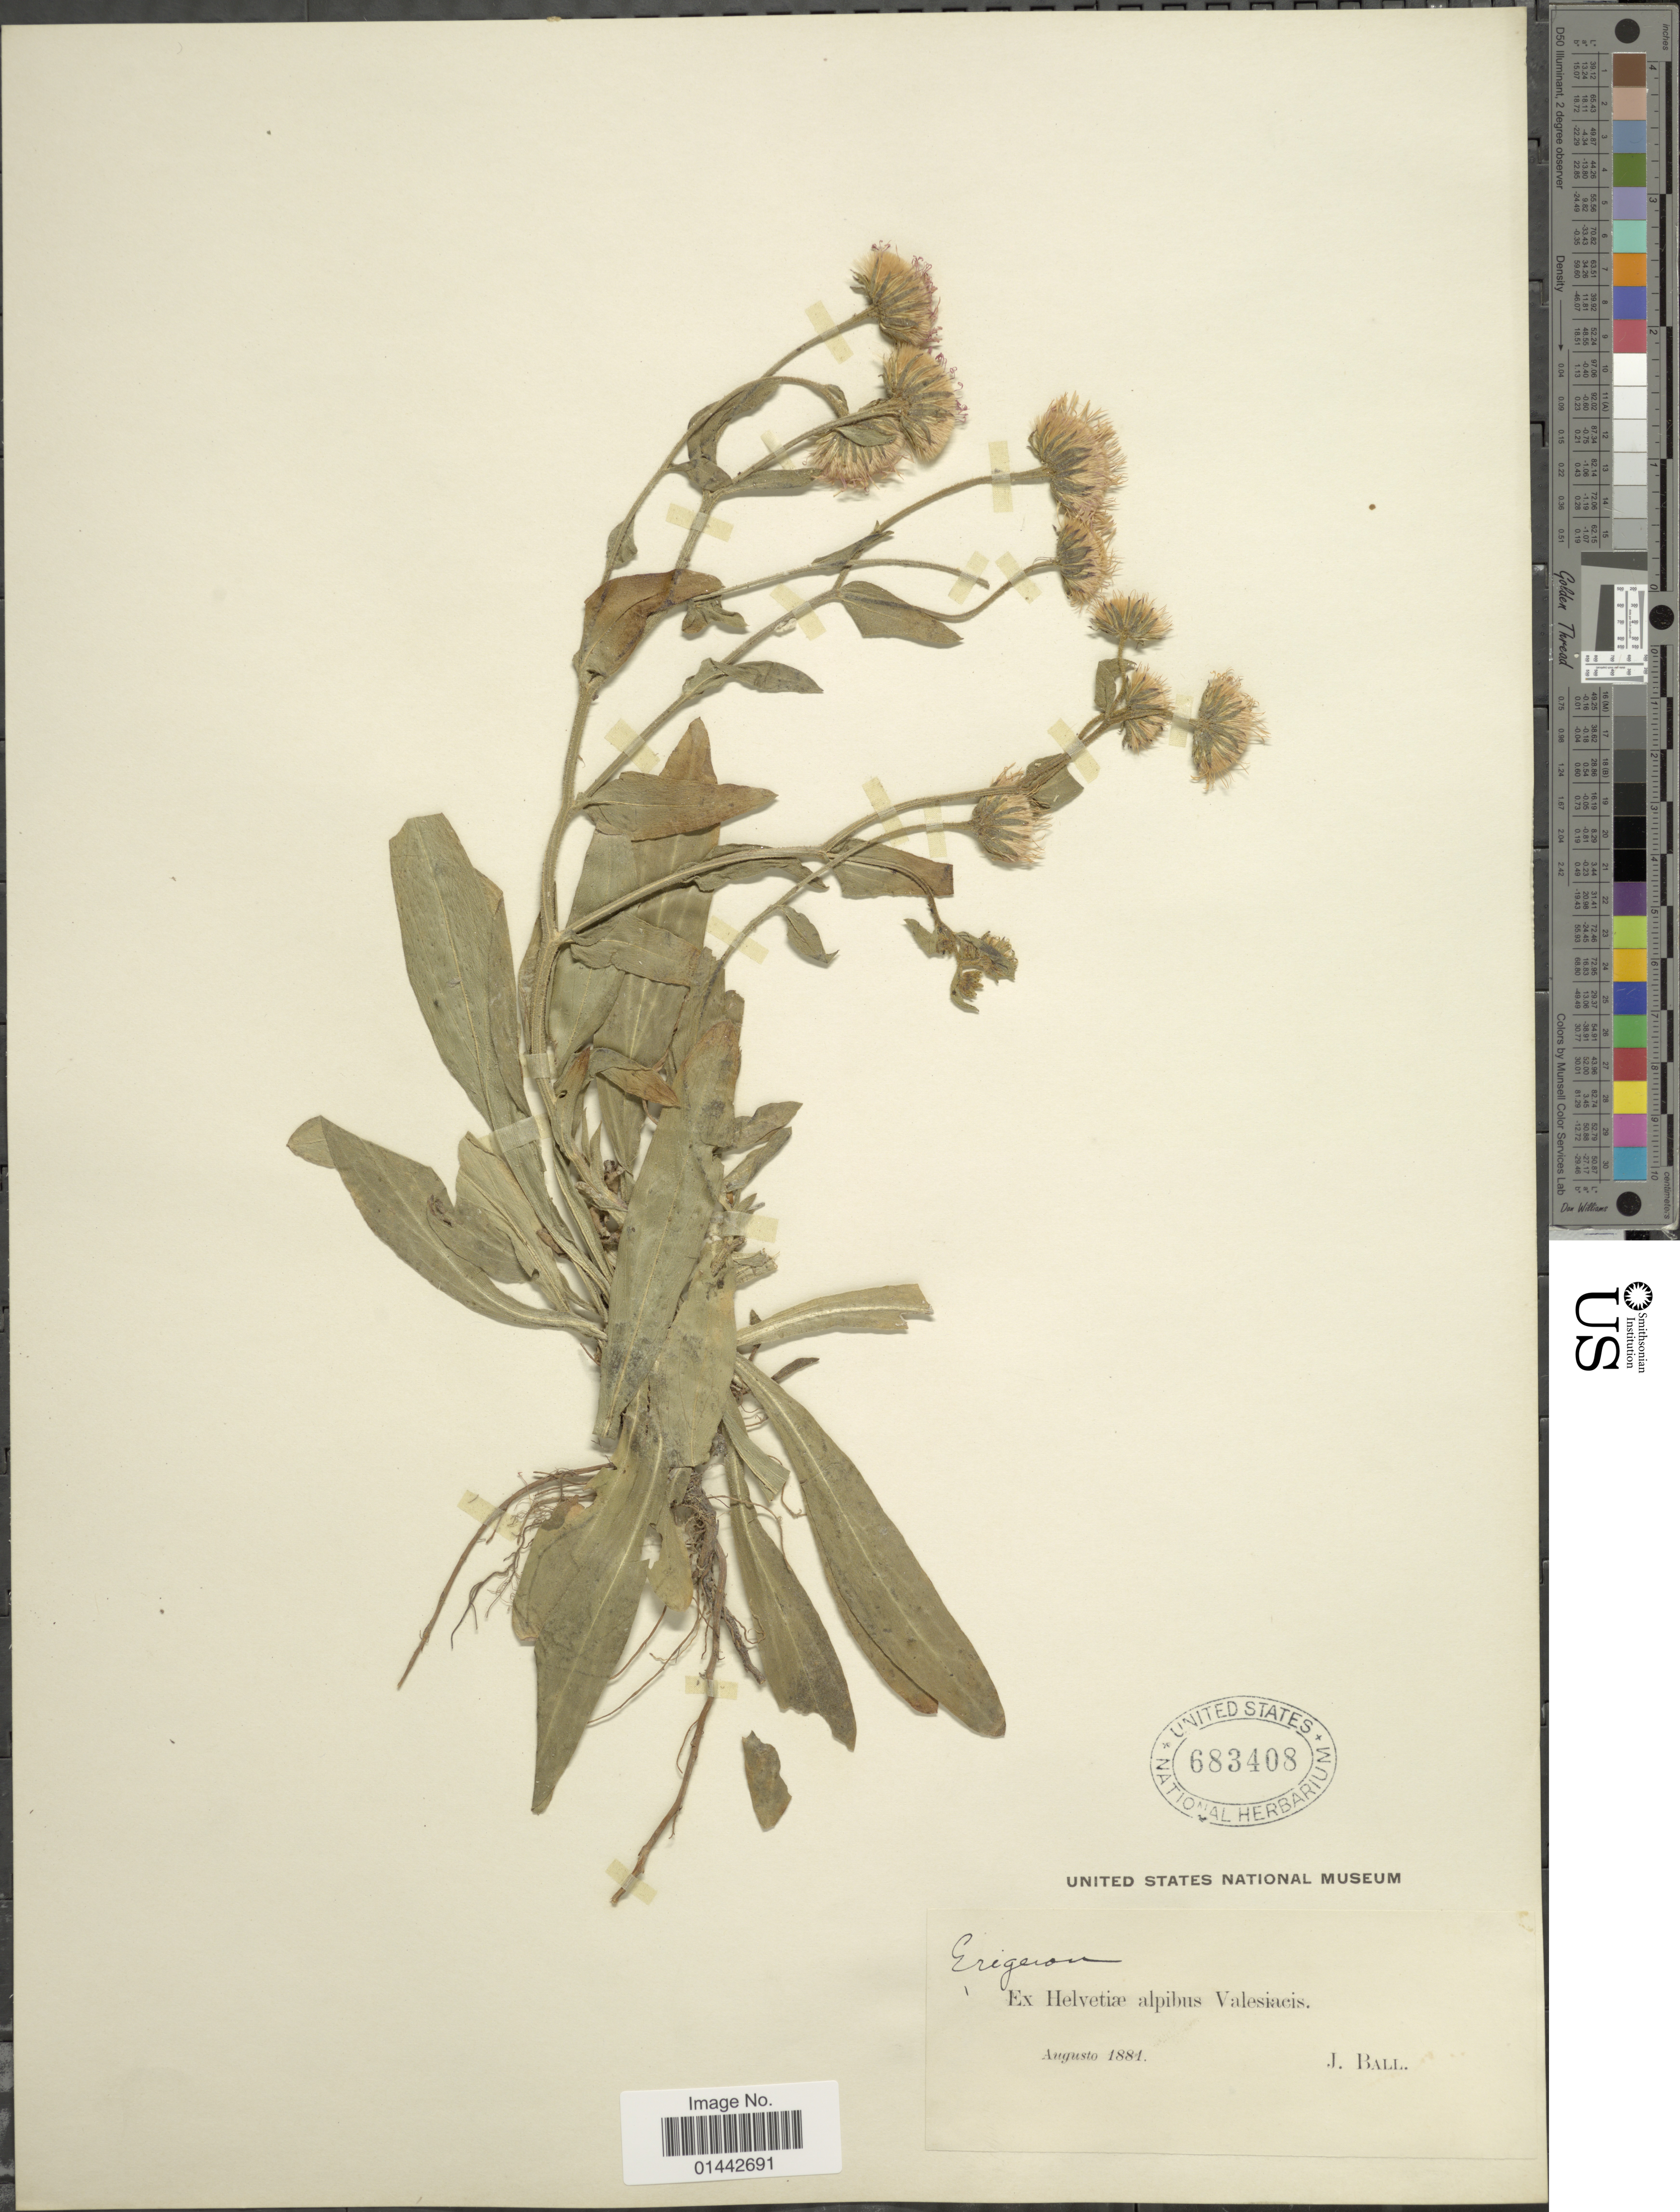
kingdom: Plantae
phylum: Tracheophyta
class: Magnoliopsida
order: Asterales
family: Asteraceae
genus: Erigeron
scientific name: Erigeron alpinus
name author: L.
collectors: J. Ball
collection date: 1881-08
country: Switzerland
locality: Ec Helvetiae alpibus Valesiacis.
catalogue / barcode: US 683408